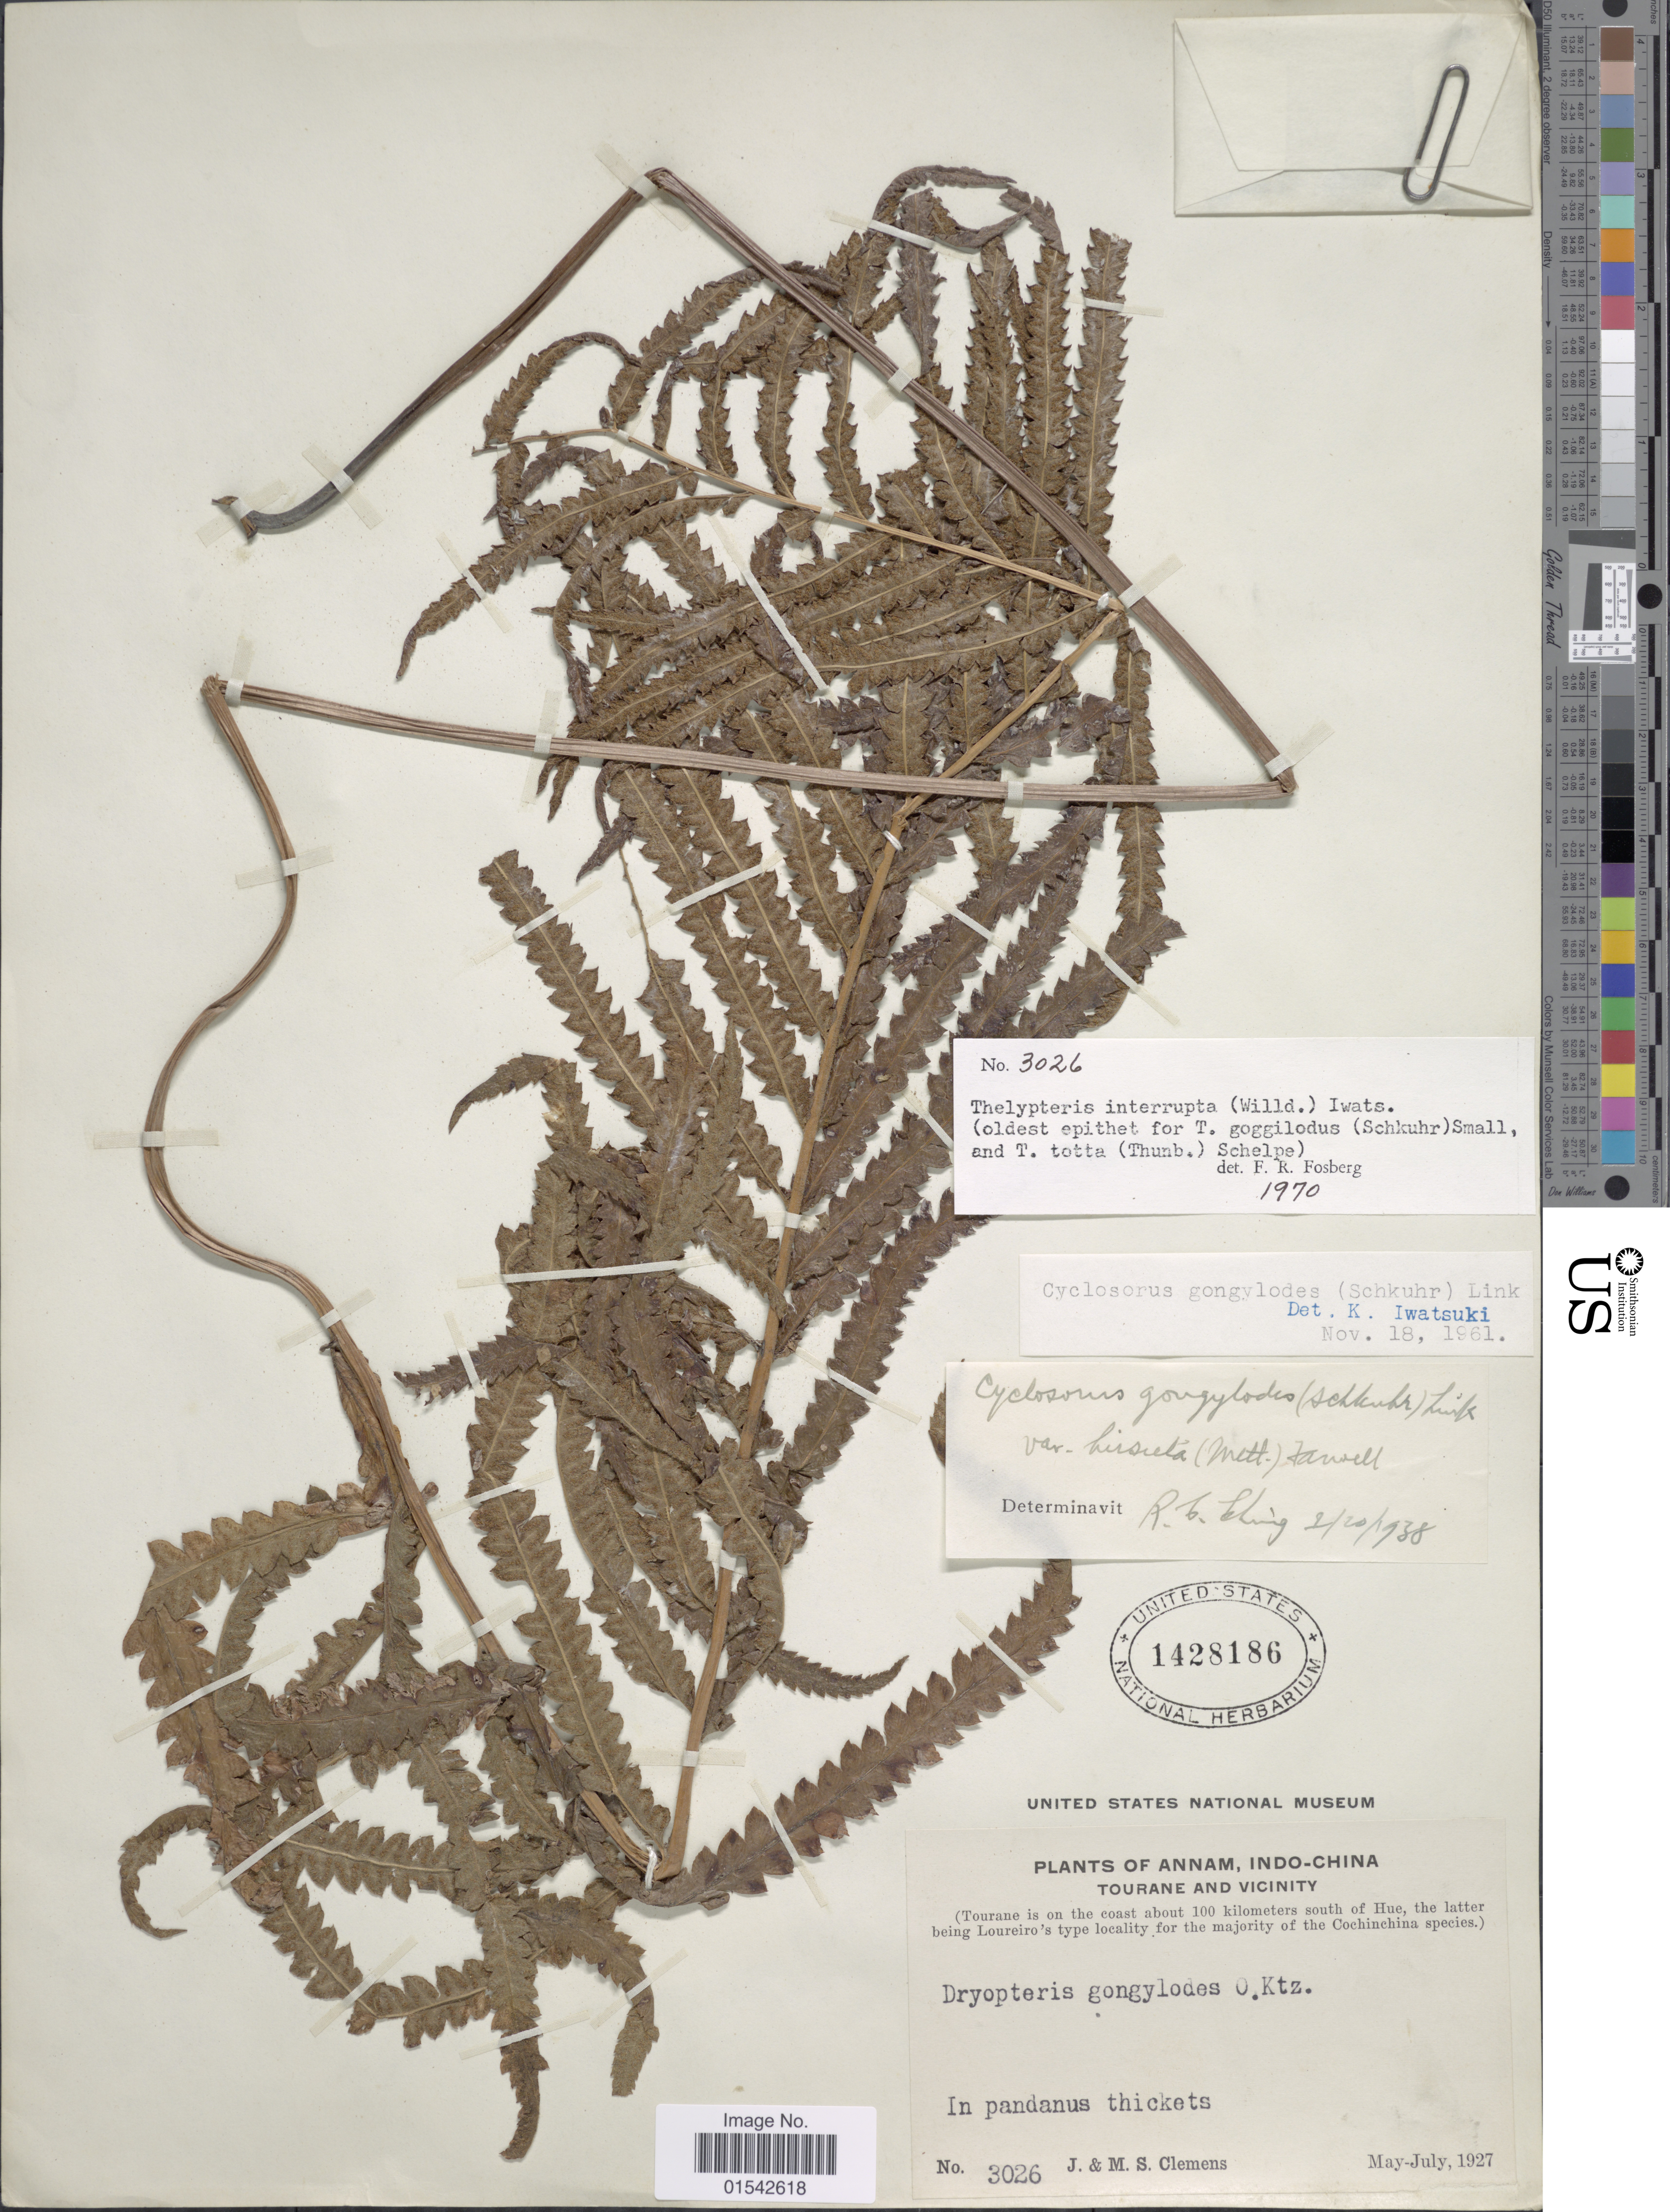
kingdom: Plantae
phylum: Tracheophyta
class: Polypodiopsida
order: Polypodiales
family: Thelypteridaceae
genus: Cyclosorus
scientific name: Cyclosorus interruptus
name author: (Willd.) H. Itô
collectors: J. Clemens & M. S. Clemens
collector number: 3026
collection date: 1927-05/1927-07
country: Vietnam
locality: Annam, Indo-China, Tourane and Vicinity (Tourane is on the coast about 100 kilometers south of Hue, the latter being Loureiro's type locality for the majority of the Cochinchina species), In pandanus thickets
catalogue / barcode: US 1428186